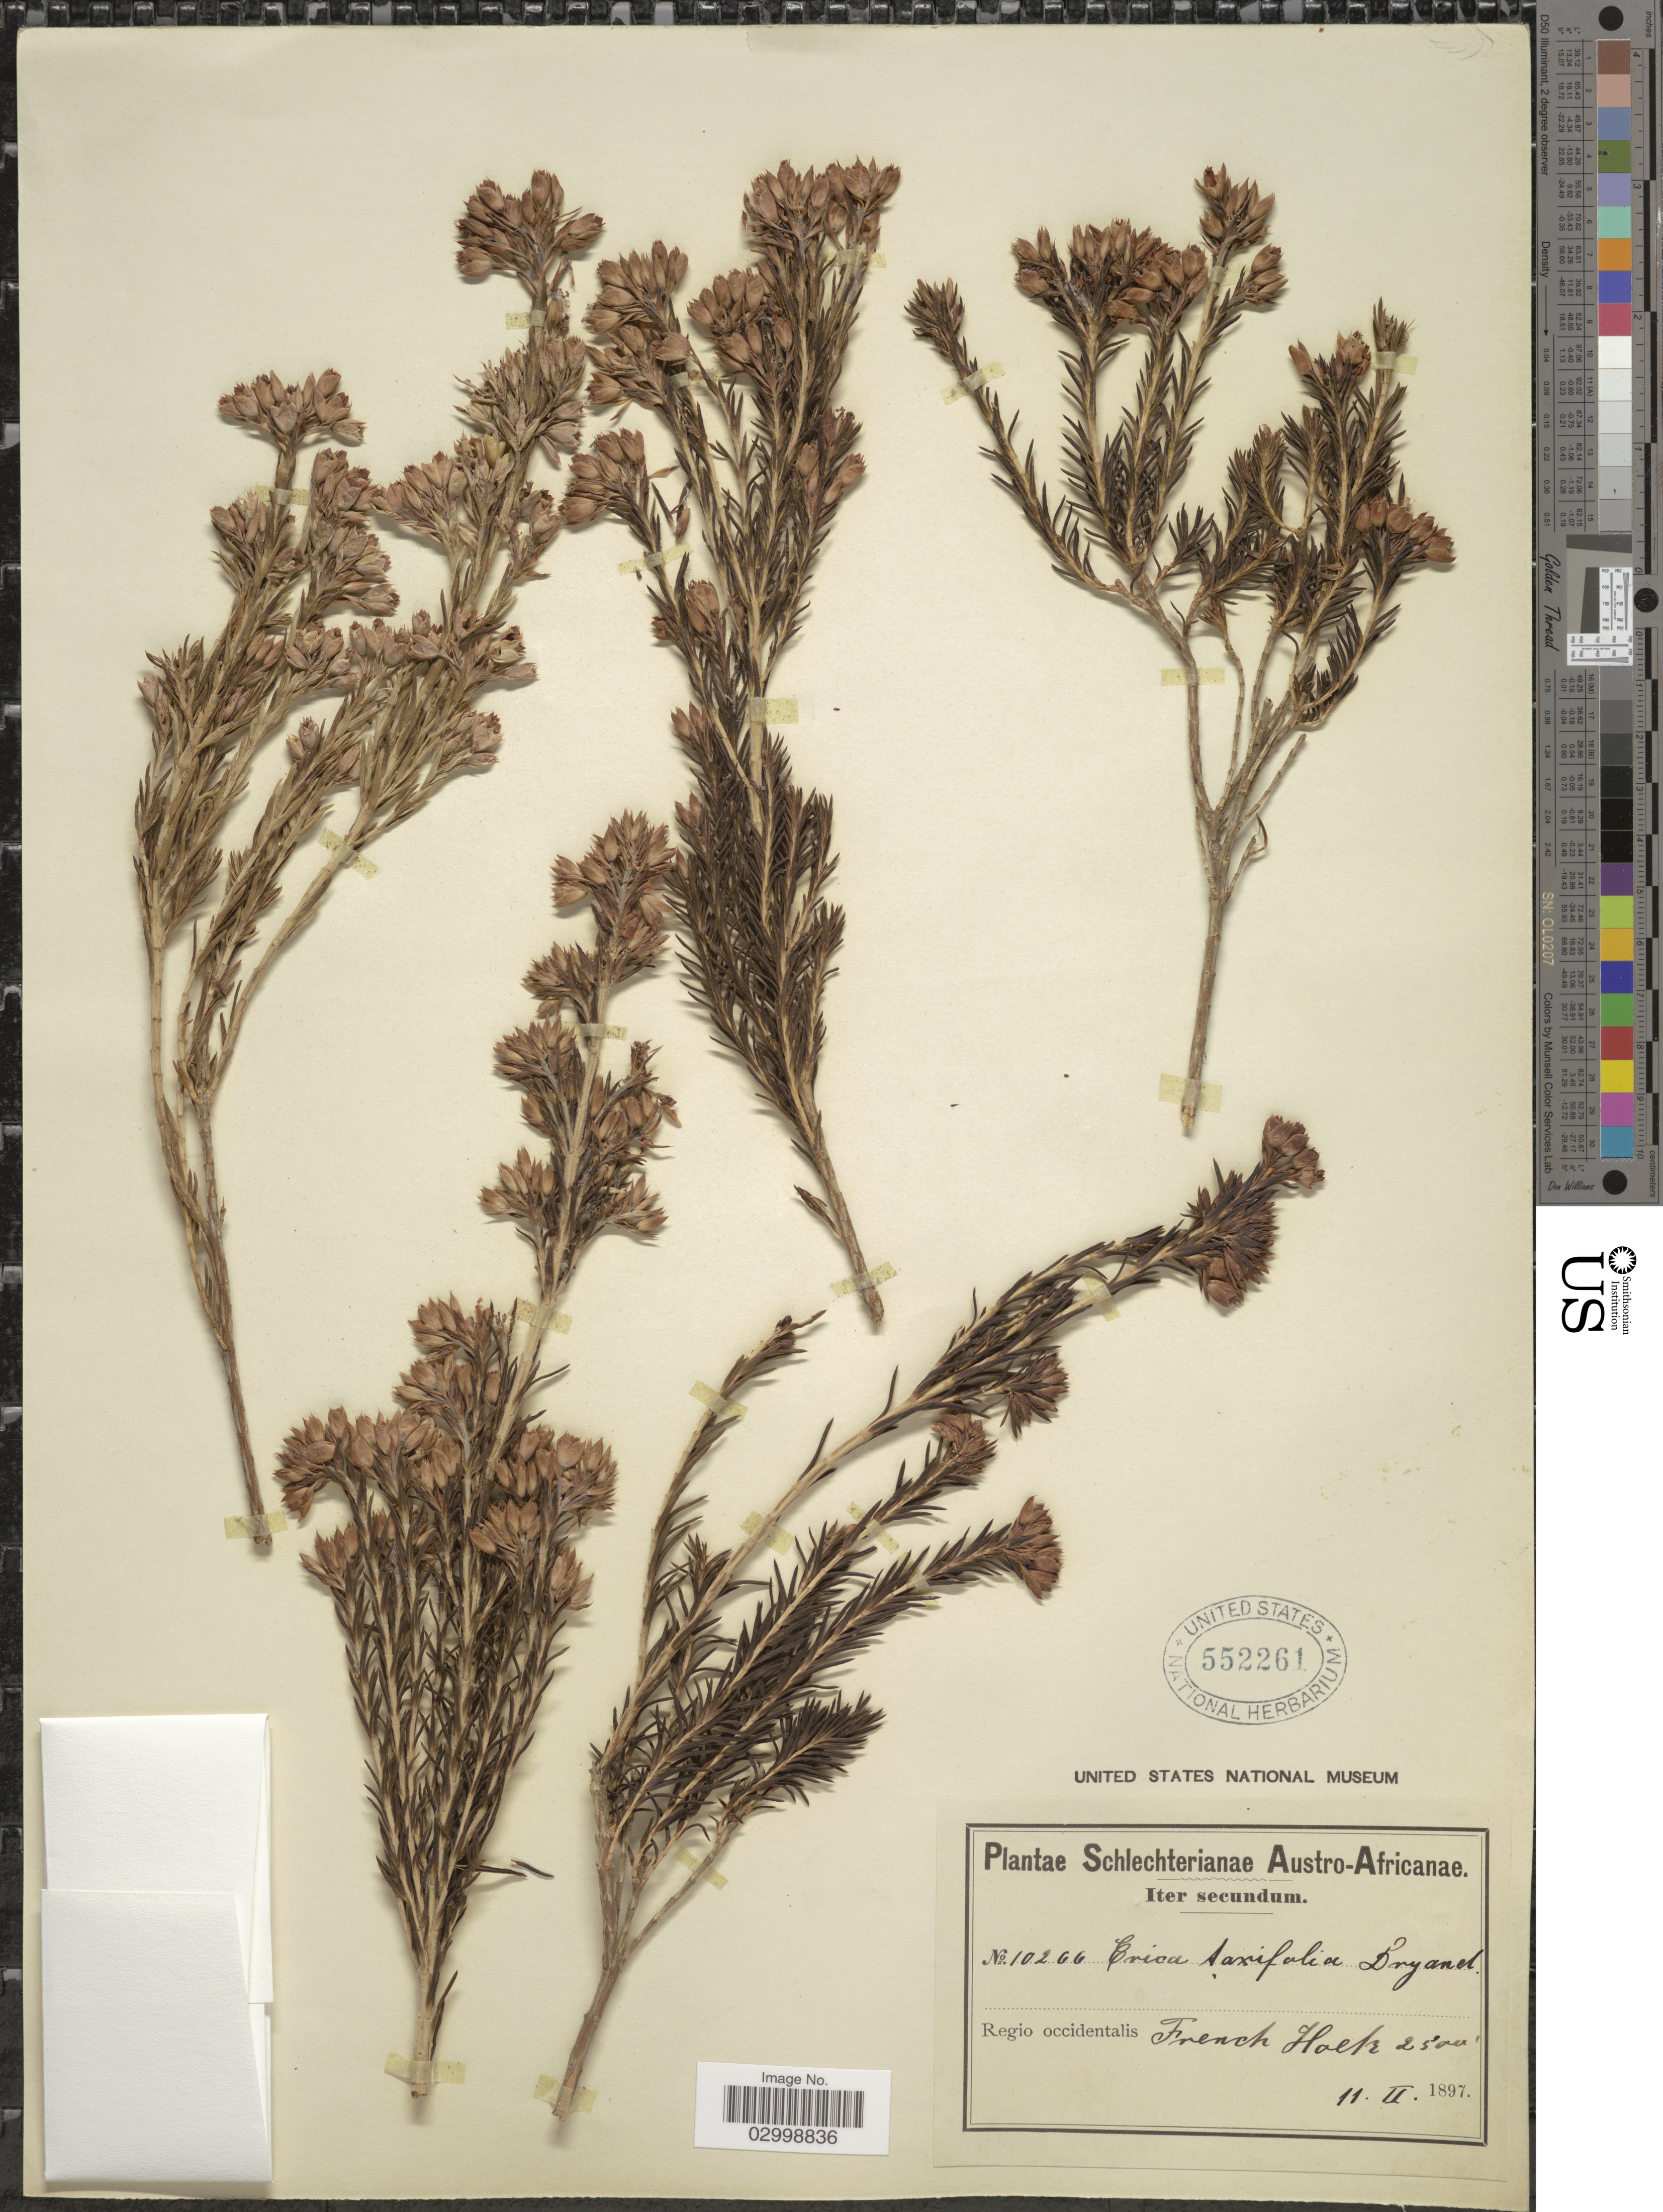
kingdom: Plantae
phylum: Tracheophyta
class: Magnoliopsida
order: Ericales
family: Ericaceae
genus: Erica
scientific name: Erica taxifolia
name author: Aiton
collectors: Schlechter, --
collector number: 10266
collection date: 1897-02-11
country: South Africa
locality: Austro-Africanae. Regio occidentalis. French Hoek.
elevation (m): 762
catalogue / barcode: US 552261